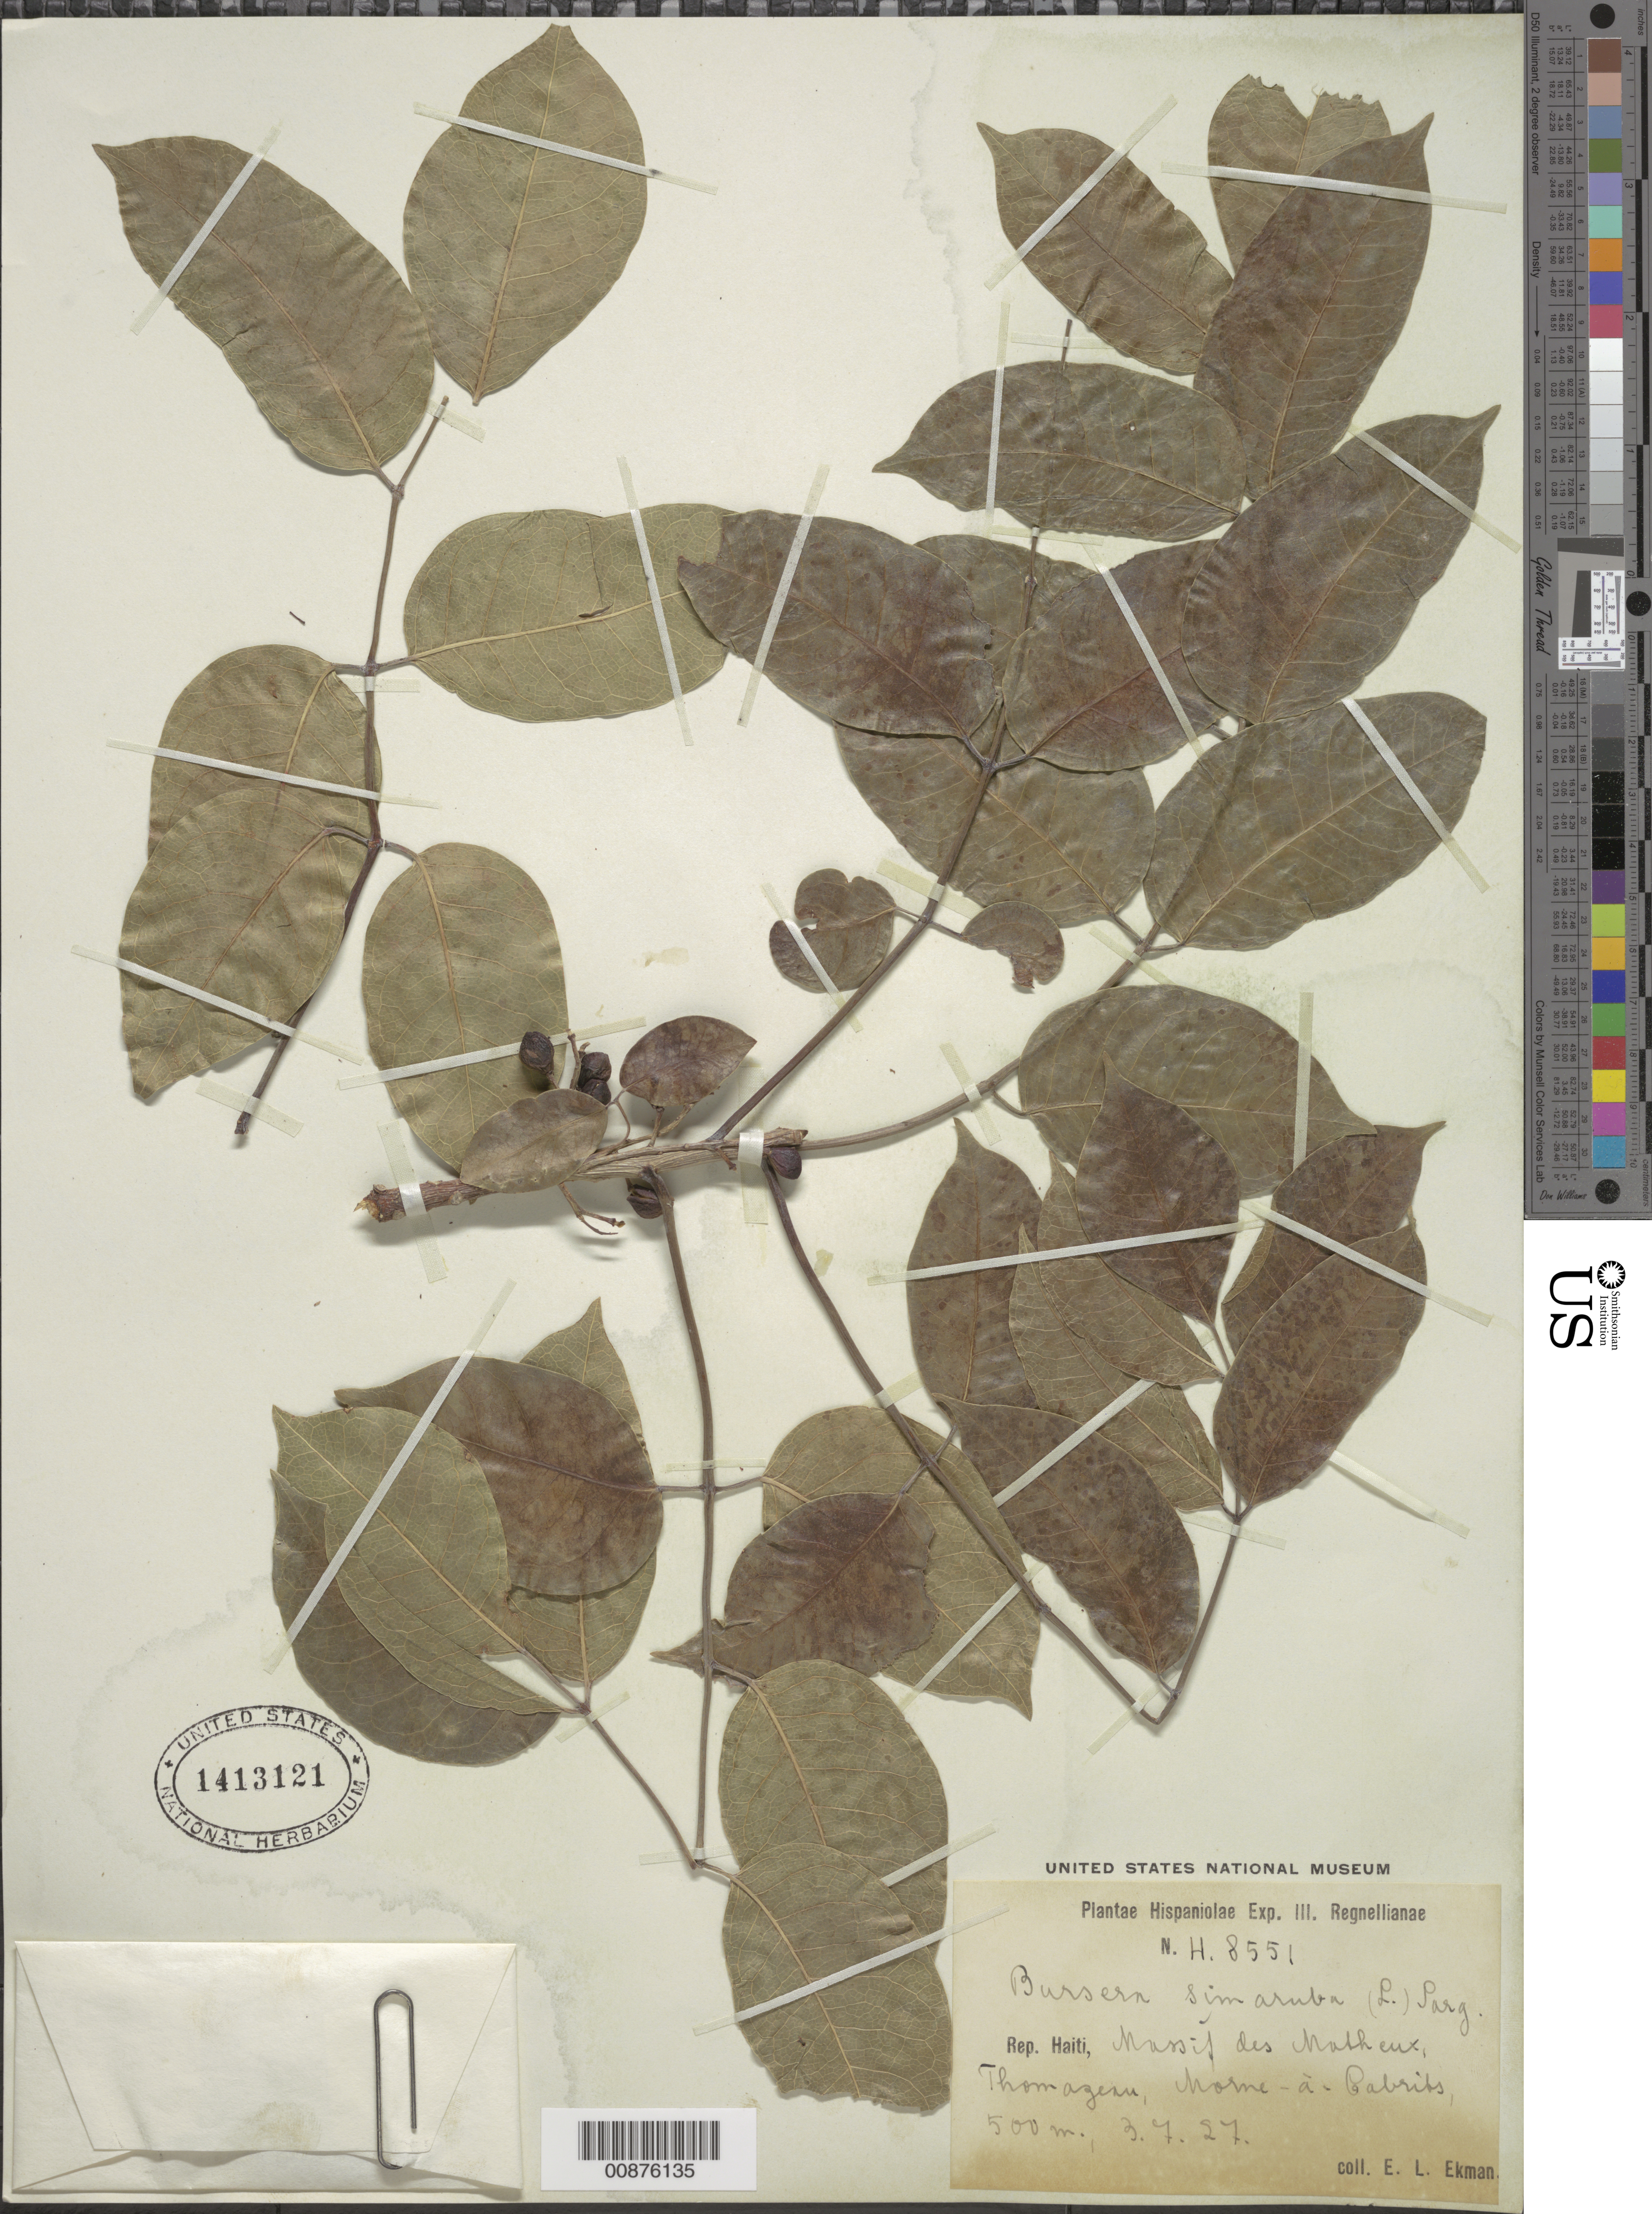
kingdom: Plantae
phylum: Tracheophyta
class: Magnoliopsida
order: Sapindales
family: Burseraceae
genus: Bursera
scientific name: Bursera simaruba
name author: (L.) Sarg.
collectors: E. L. Ekman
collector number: H 8551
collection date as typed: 03 Jul 1927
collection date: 1927-07-03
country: Haiti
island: Hispaniola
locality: Massif des Matheux, Thomazeau, Morne à Cabrits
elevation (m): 500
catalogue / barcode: US 1413121